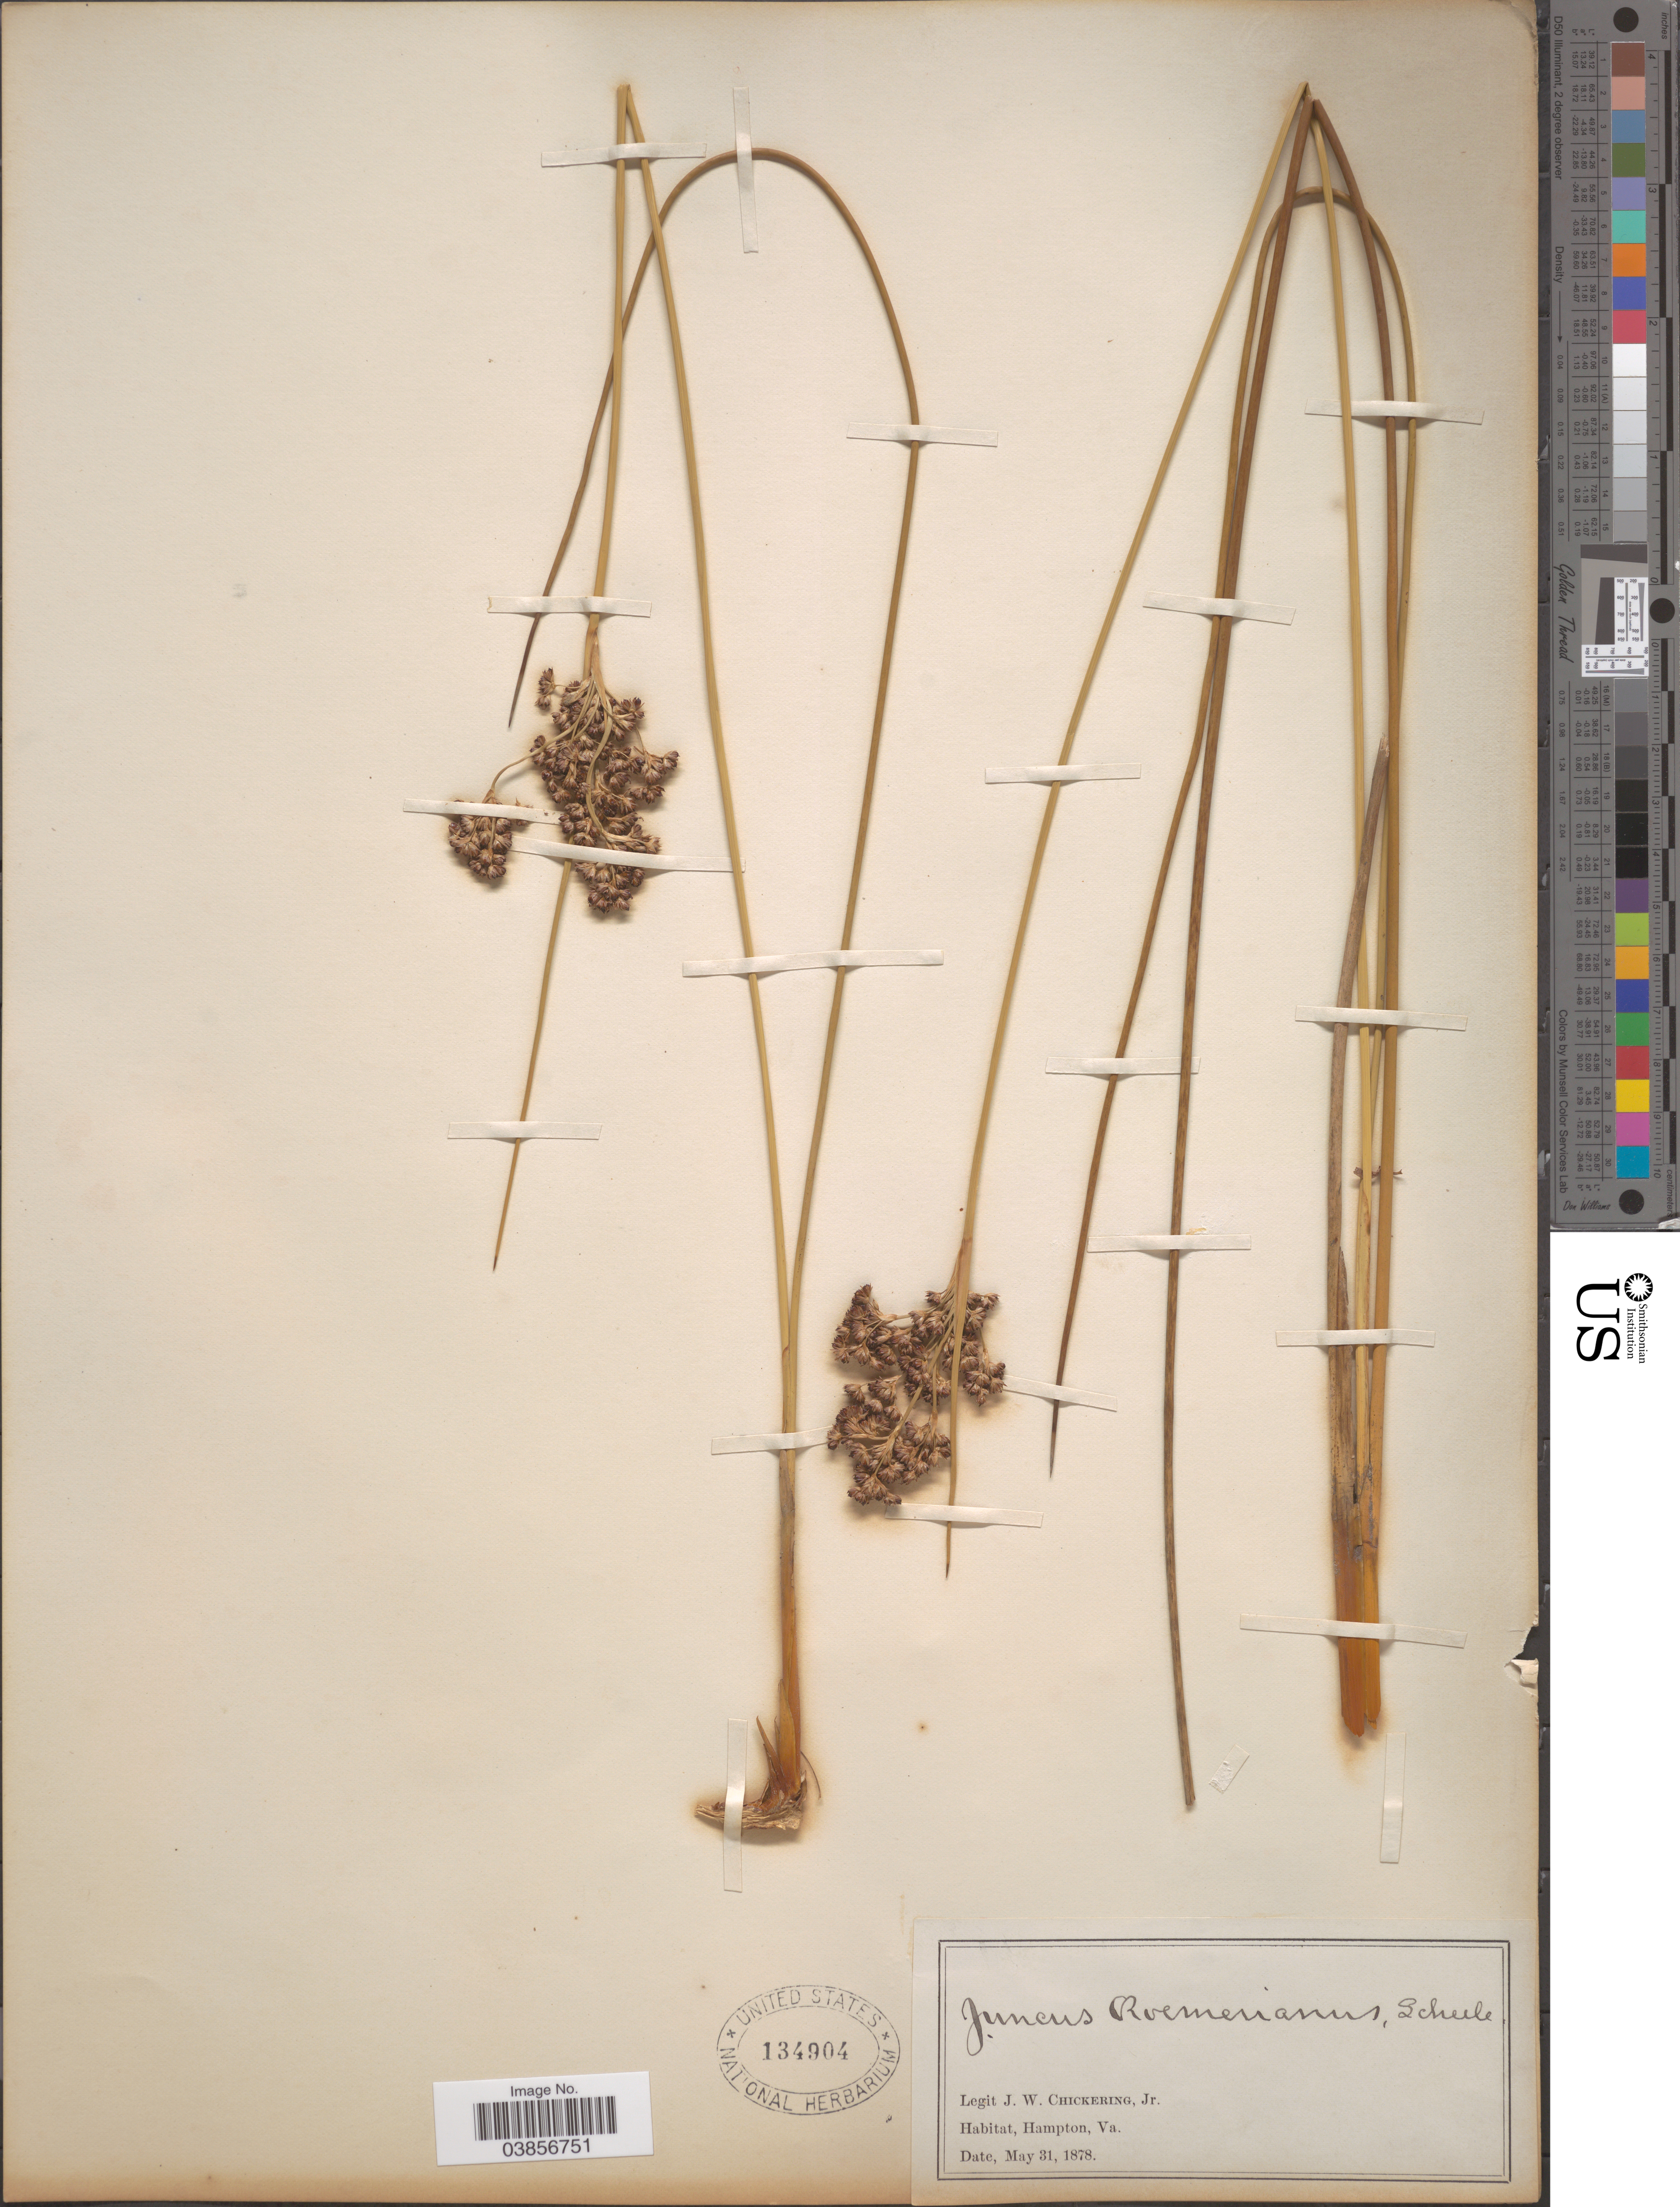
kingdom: Plantae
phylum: Tracheophyta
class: Liliopsida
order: Poales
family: Juncaceae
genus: Juncus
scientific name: Juncus roemerianus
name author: Scheele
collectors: J. W. Chickering Jr.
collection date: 1878-05-31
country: United States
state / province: Virginia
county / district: City of Hampton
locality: Hampton.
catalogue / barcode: US 134904